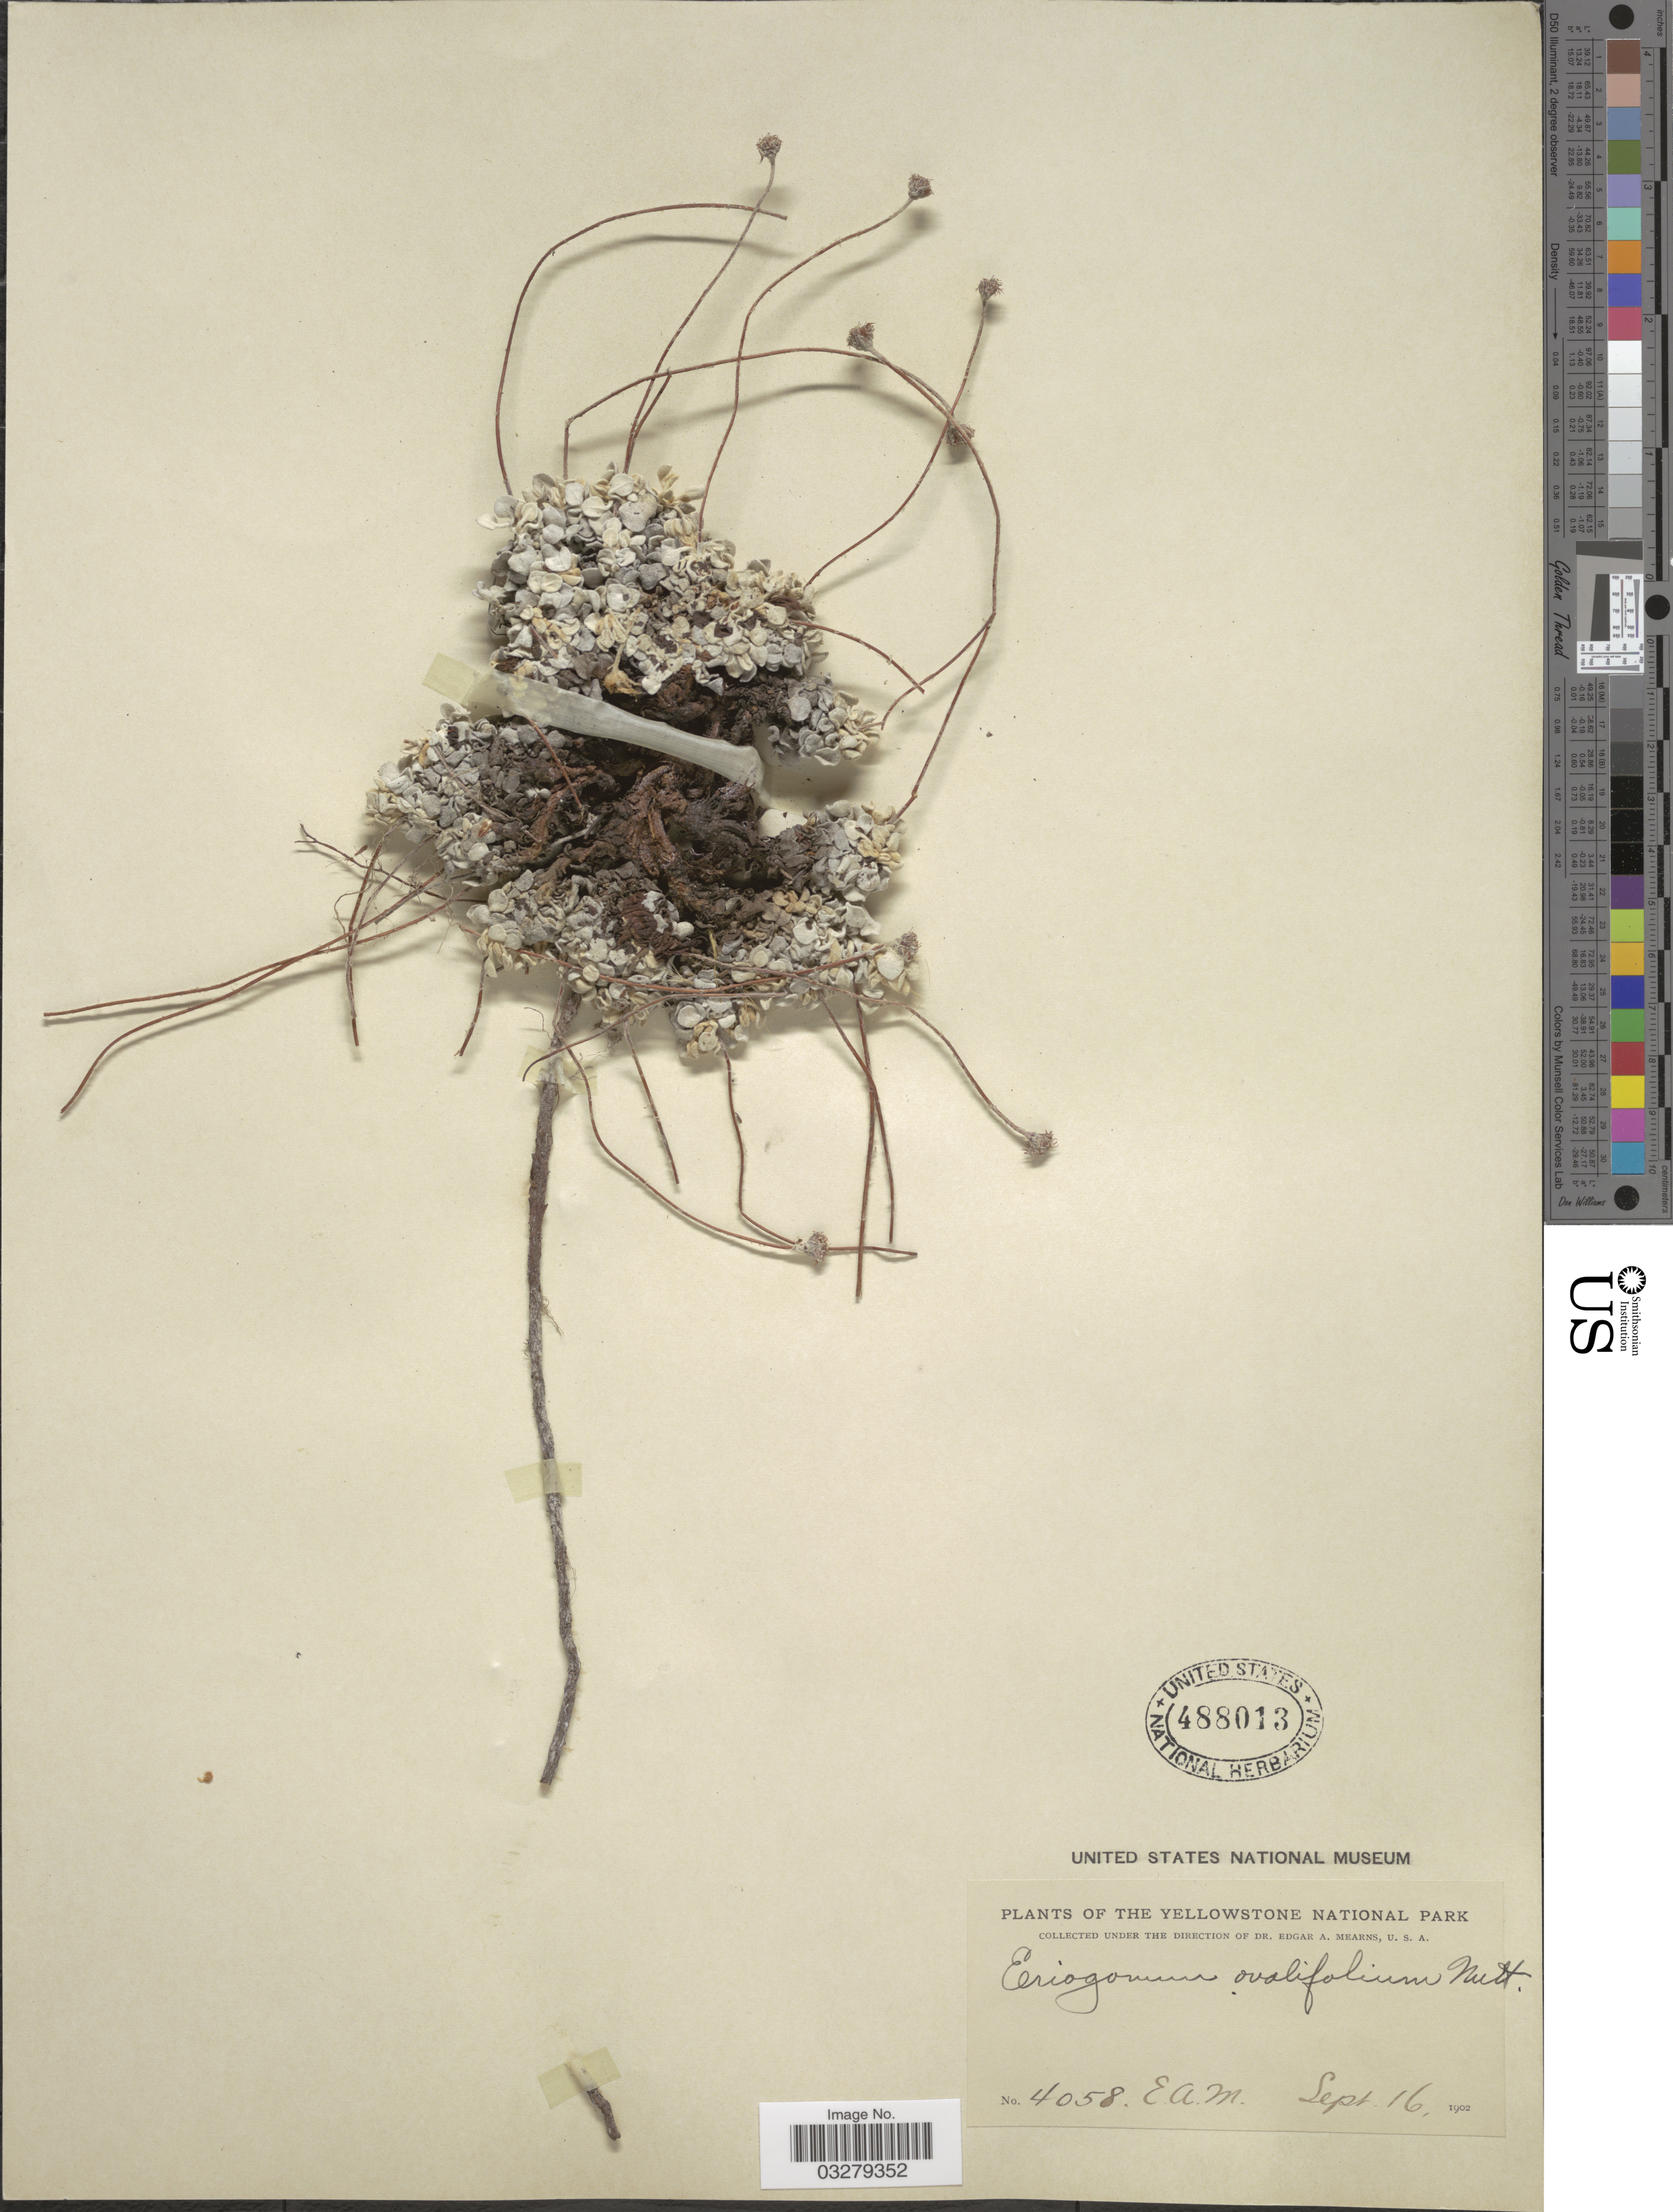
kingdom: Plantae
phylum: Tracheophyta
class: Magnoliopsida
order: Caryophyllales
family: Polygonaceae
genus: Eriogonum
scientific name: Eriogonum ovalifolium var. depressum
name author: Blank.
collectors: E. A. Mearns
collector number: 4058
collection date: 1902-09-16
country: United States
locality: Yellowstone National Park.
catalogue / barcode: US 488013